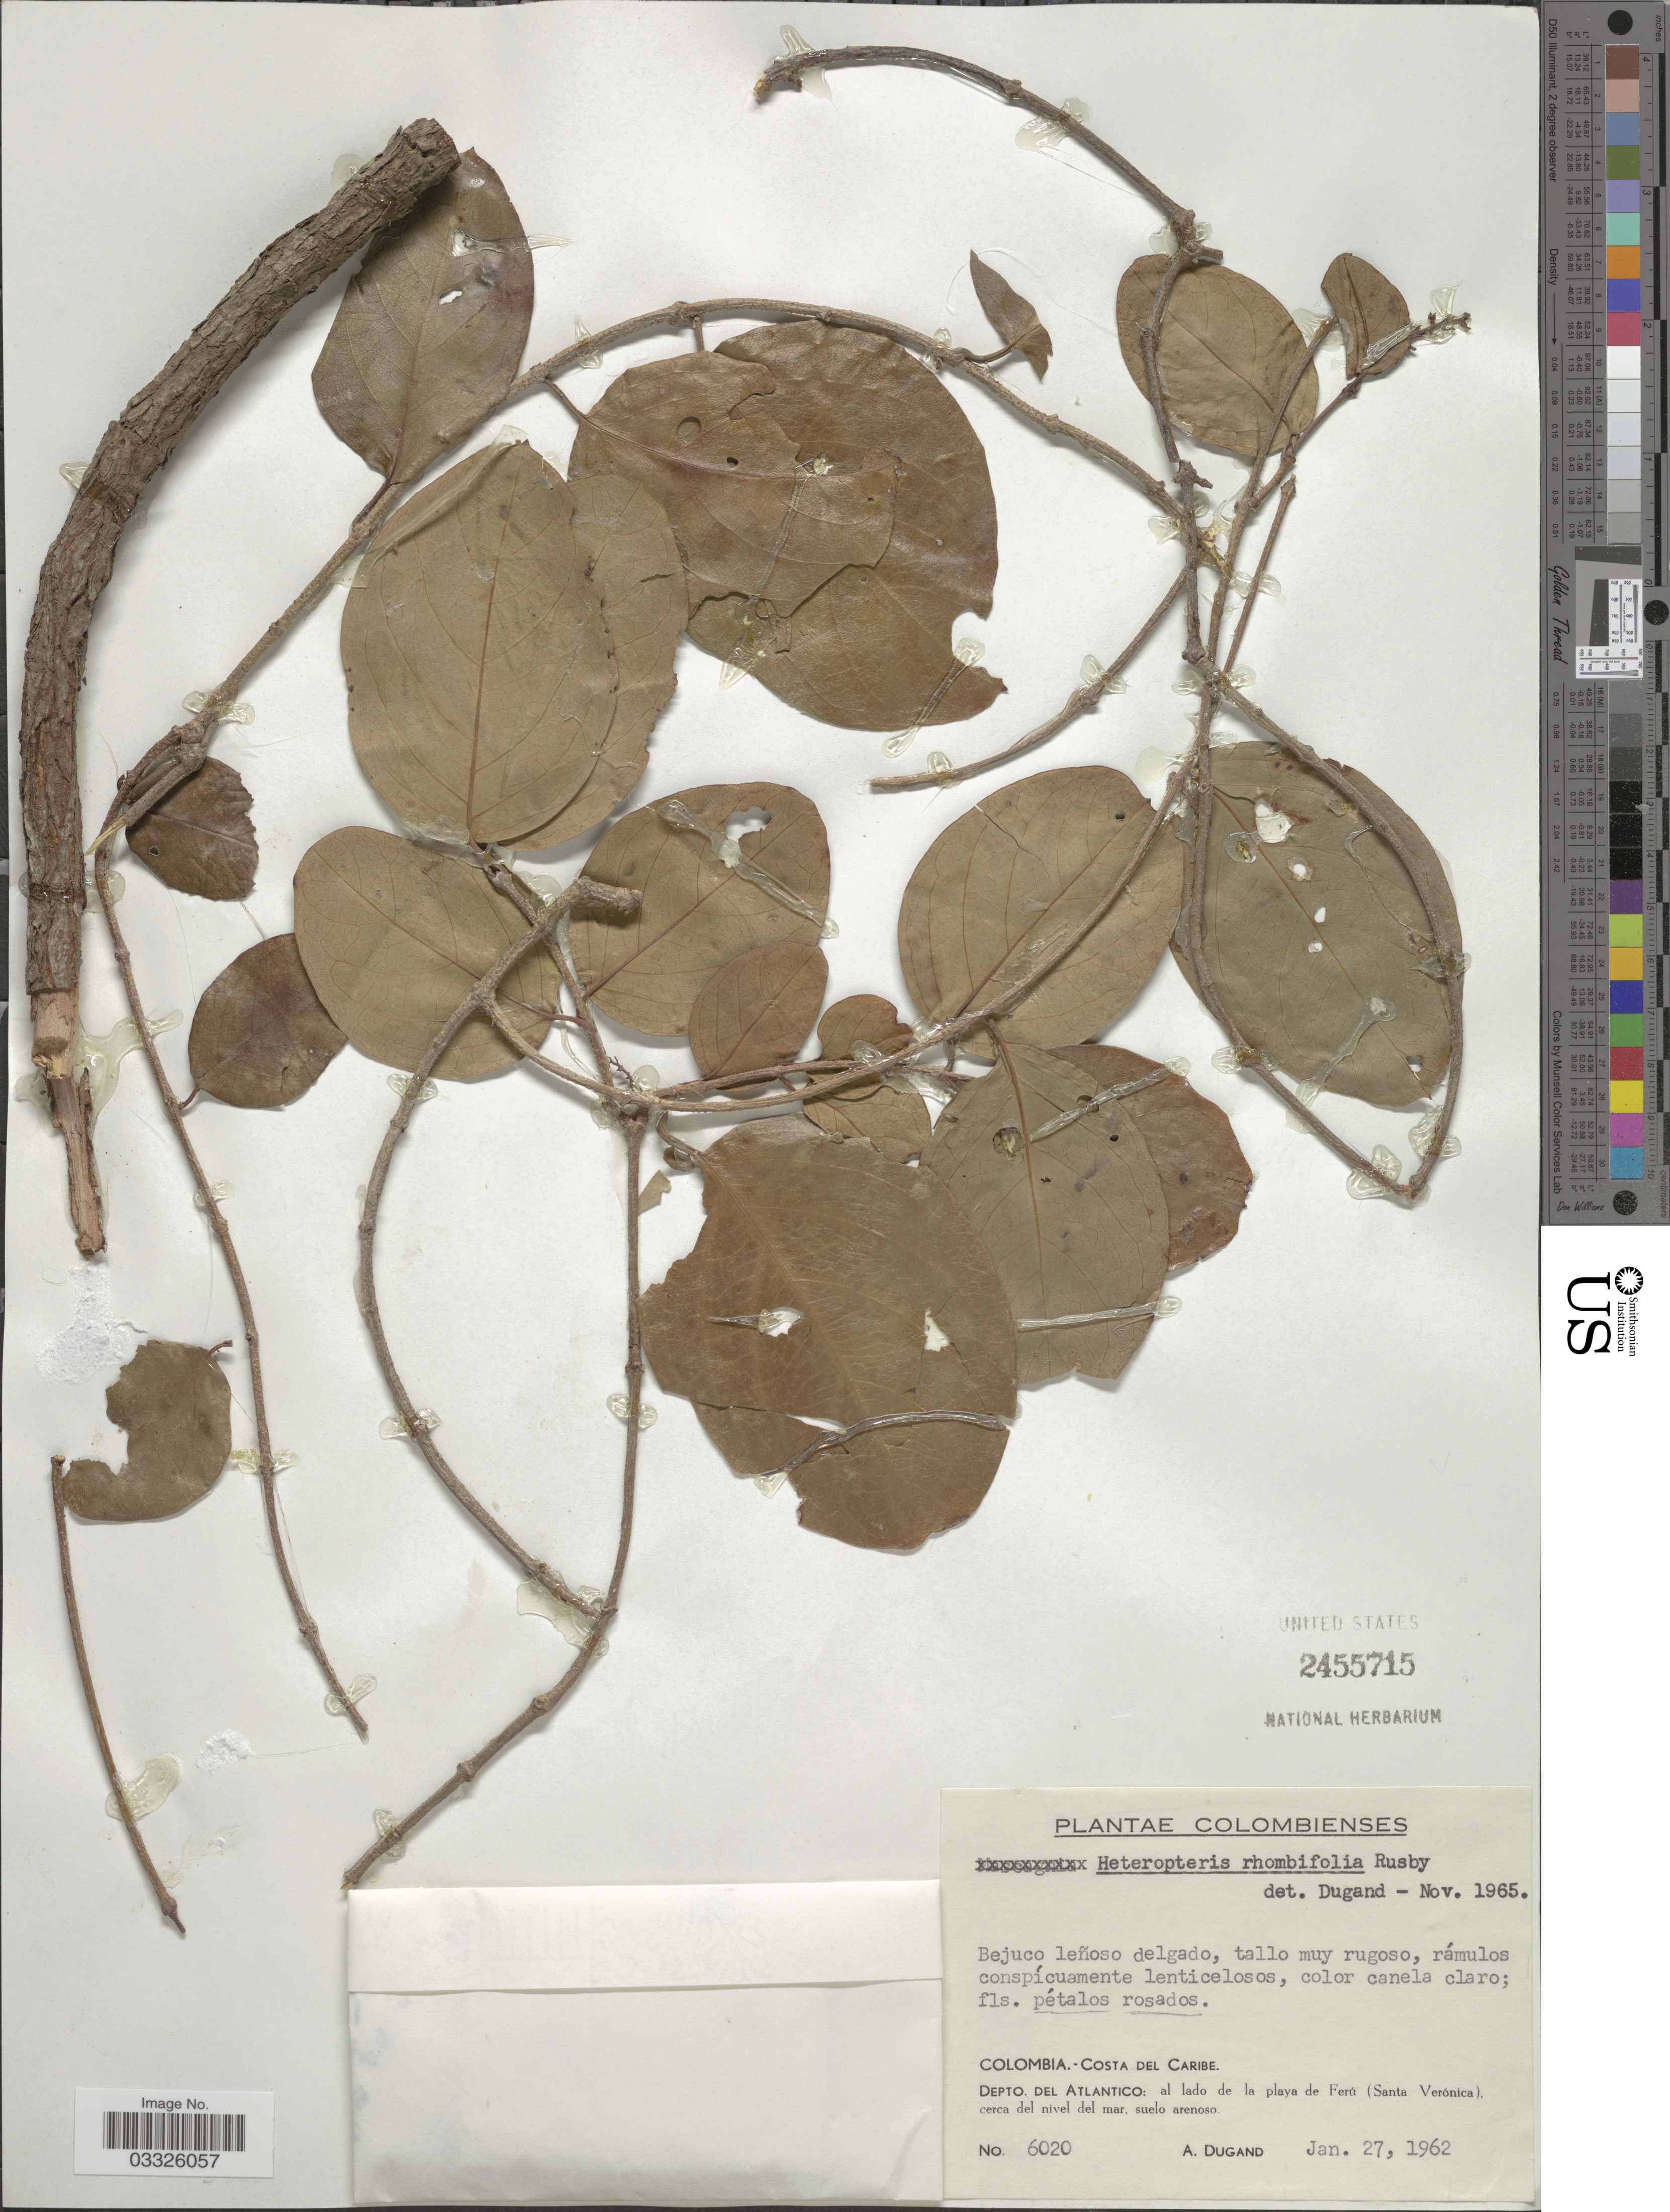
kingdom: Plantae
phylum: Tracheophyta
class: Magnoliopsida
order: Malpighiales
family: Malpighiaceae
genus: Heteropterys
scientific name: Heteropterys prunifolia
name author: (Kunth) W.R. Anderson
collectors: A. Dugand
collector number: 6020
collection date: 1962-01-27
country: Colombia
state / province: Atlántico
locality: Costa del Caribe. Depto. del Atlantico: al lado de la playa de Ferú (Santa Verónica).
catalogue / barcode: US 2455715